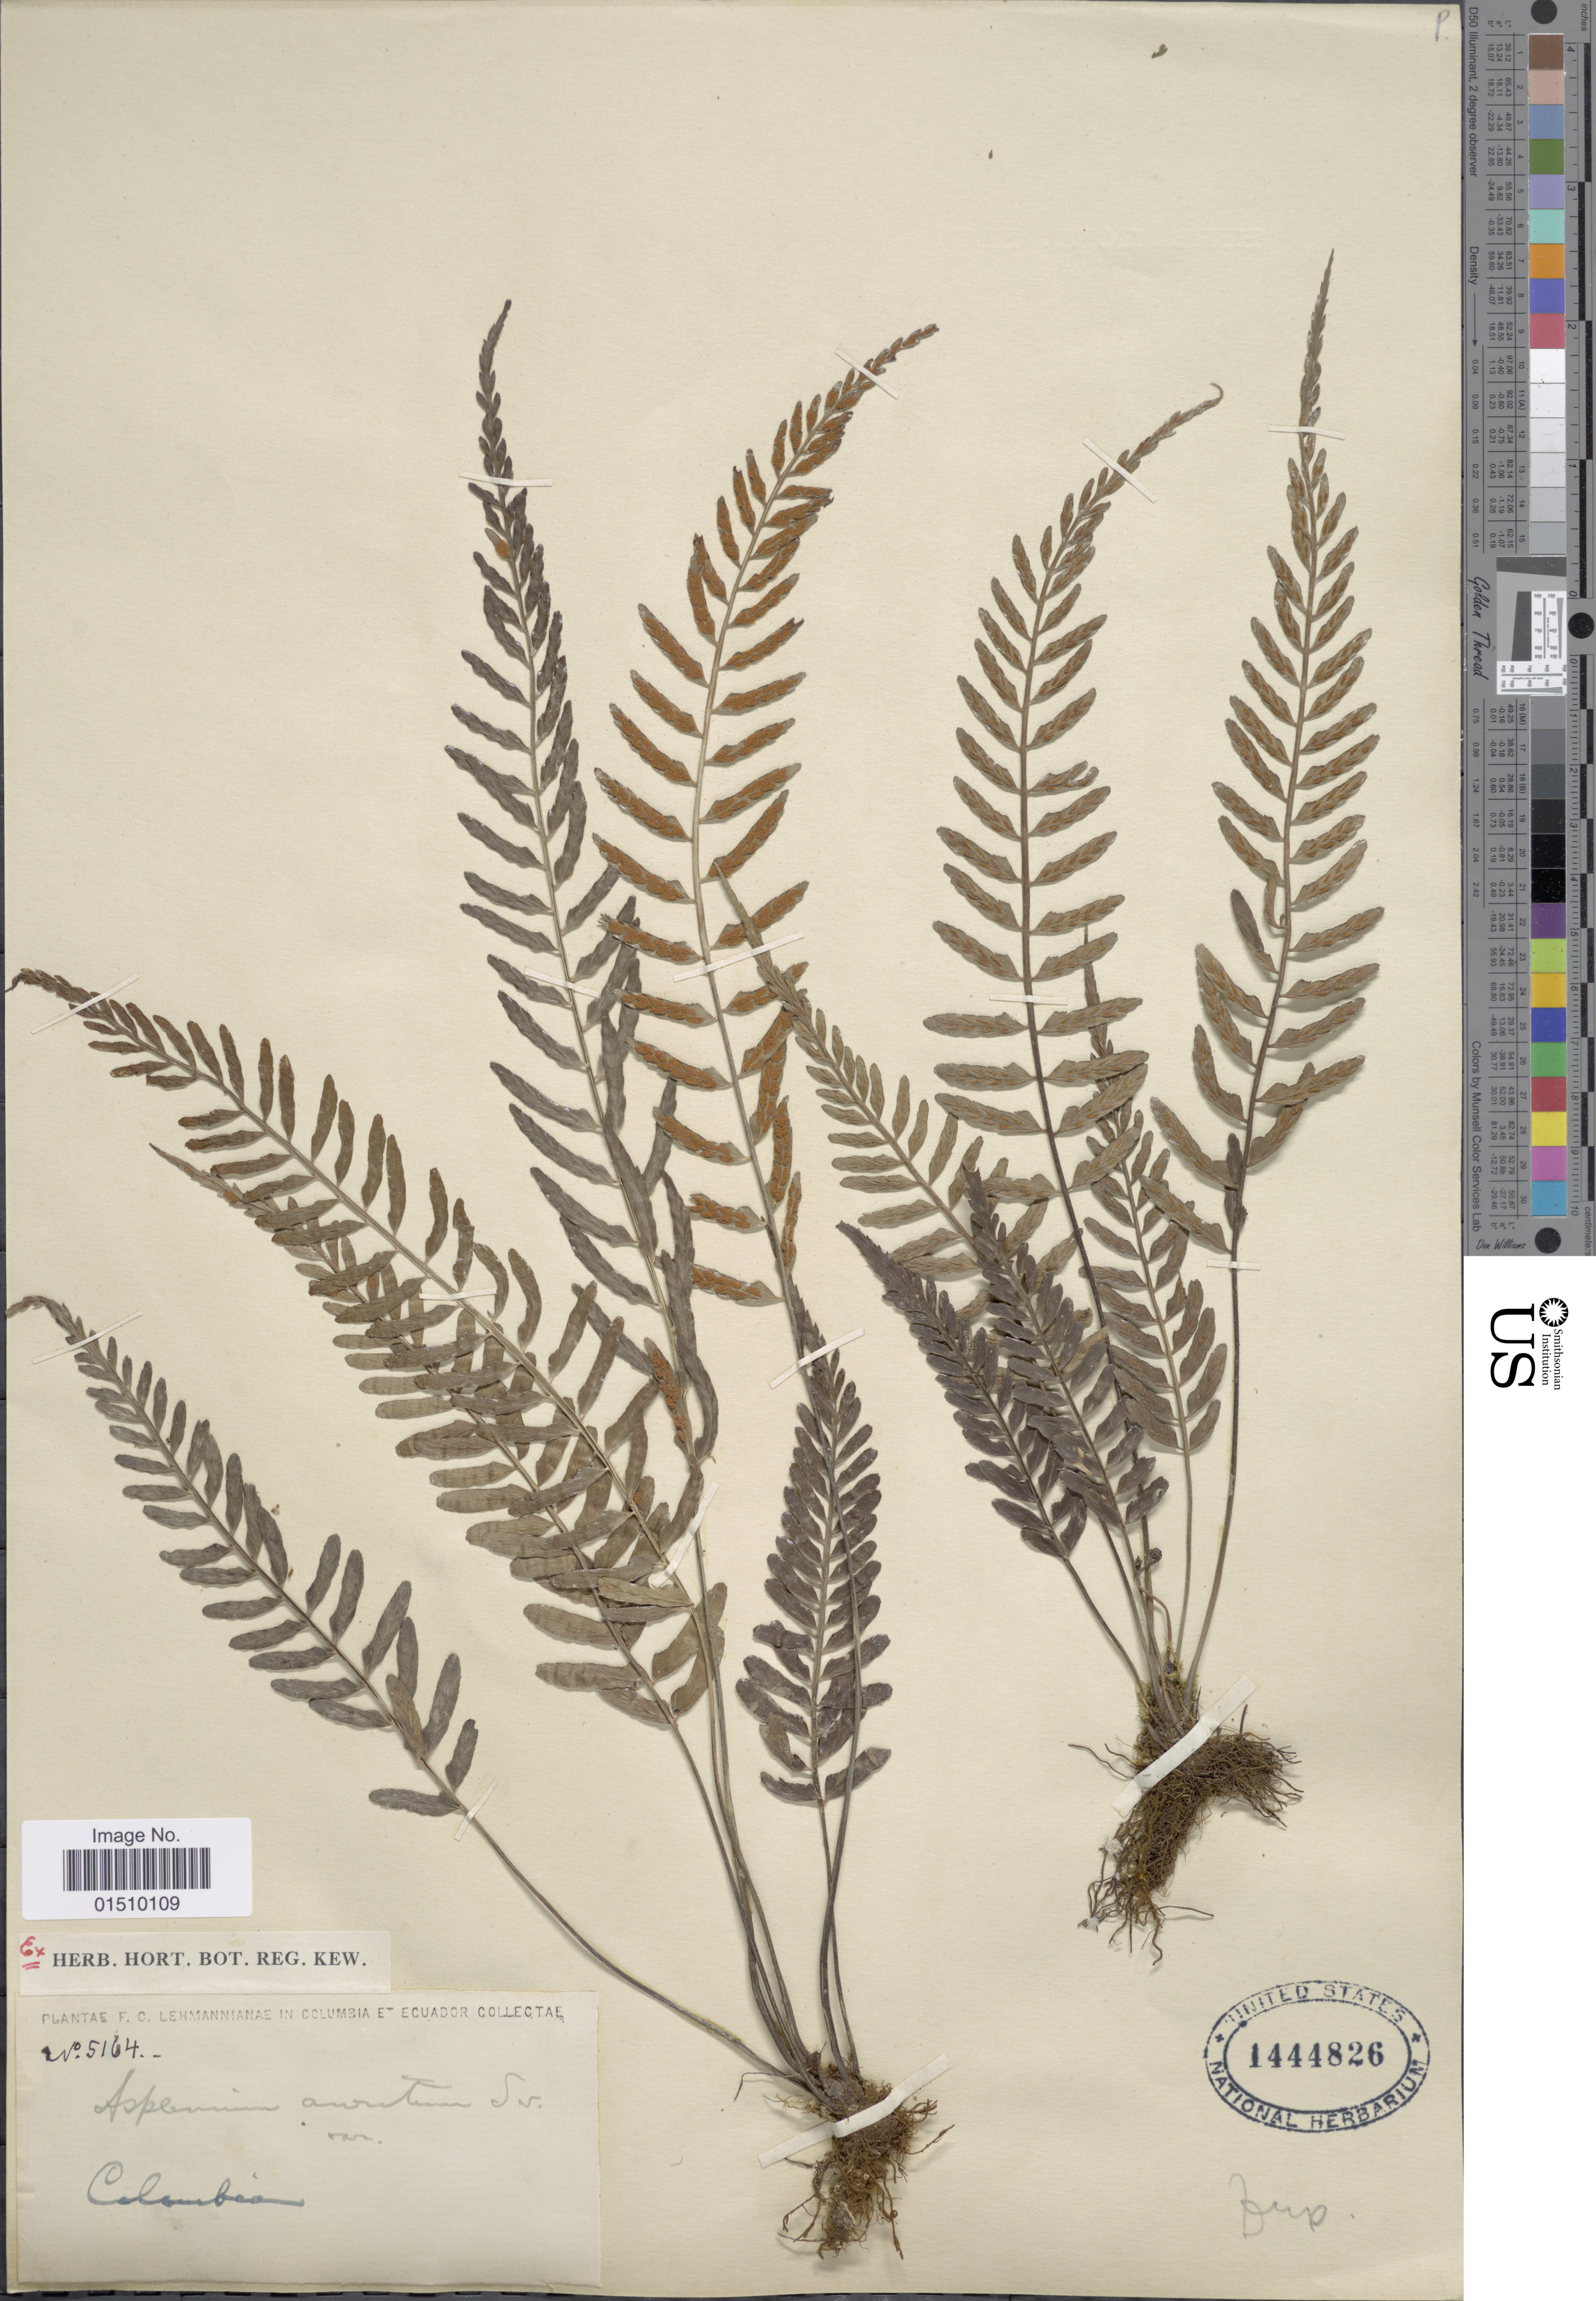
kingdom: Plantae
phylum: Tracheophyta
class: Polypodiopsida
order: Polypodiales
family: Aspleniaceae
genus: Asplenium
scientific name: Asplenium auritum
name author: Sw.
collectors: F. C. Lehmann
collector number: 5164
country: Colombia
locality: Colombia, Ecuador.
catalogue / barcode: US 1444826